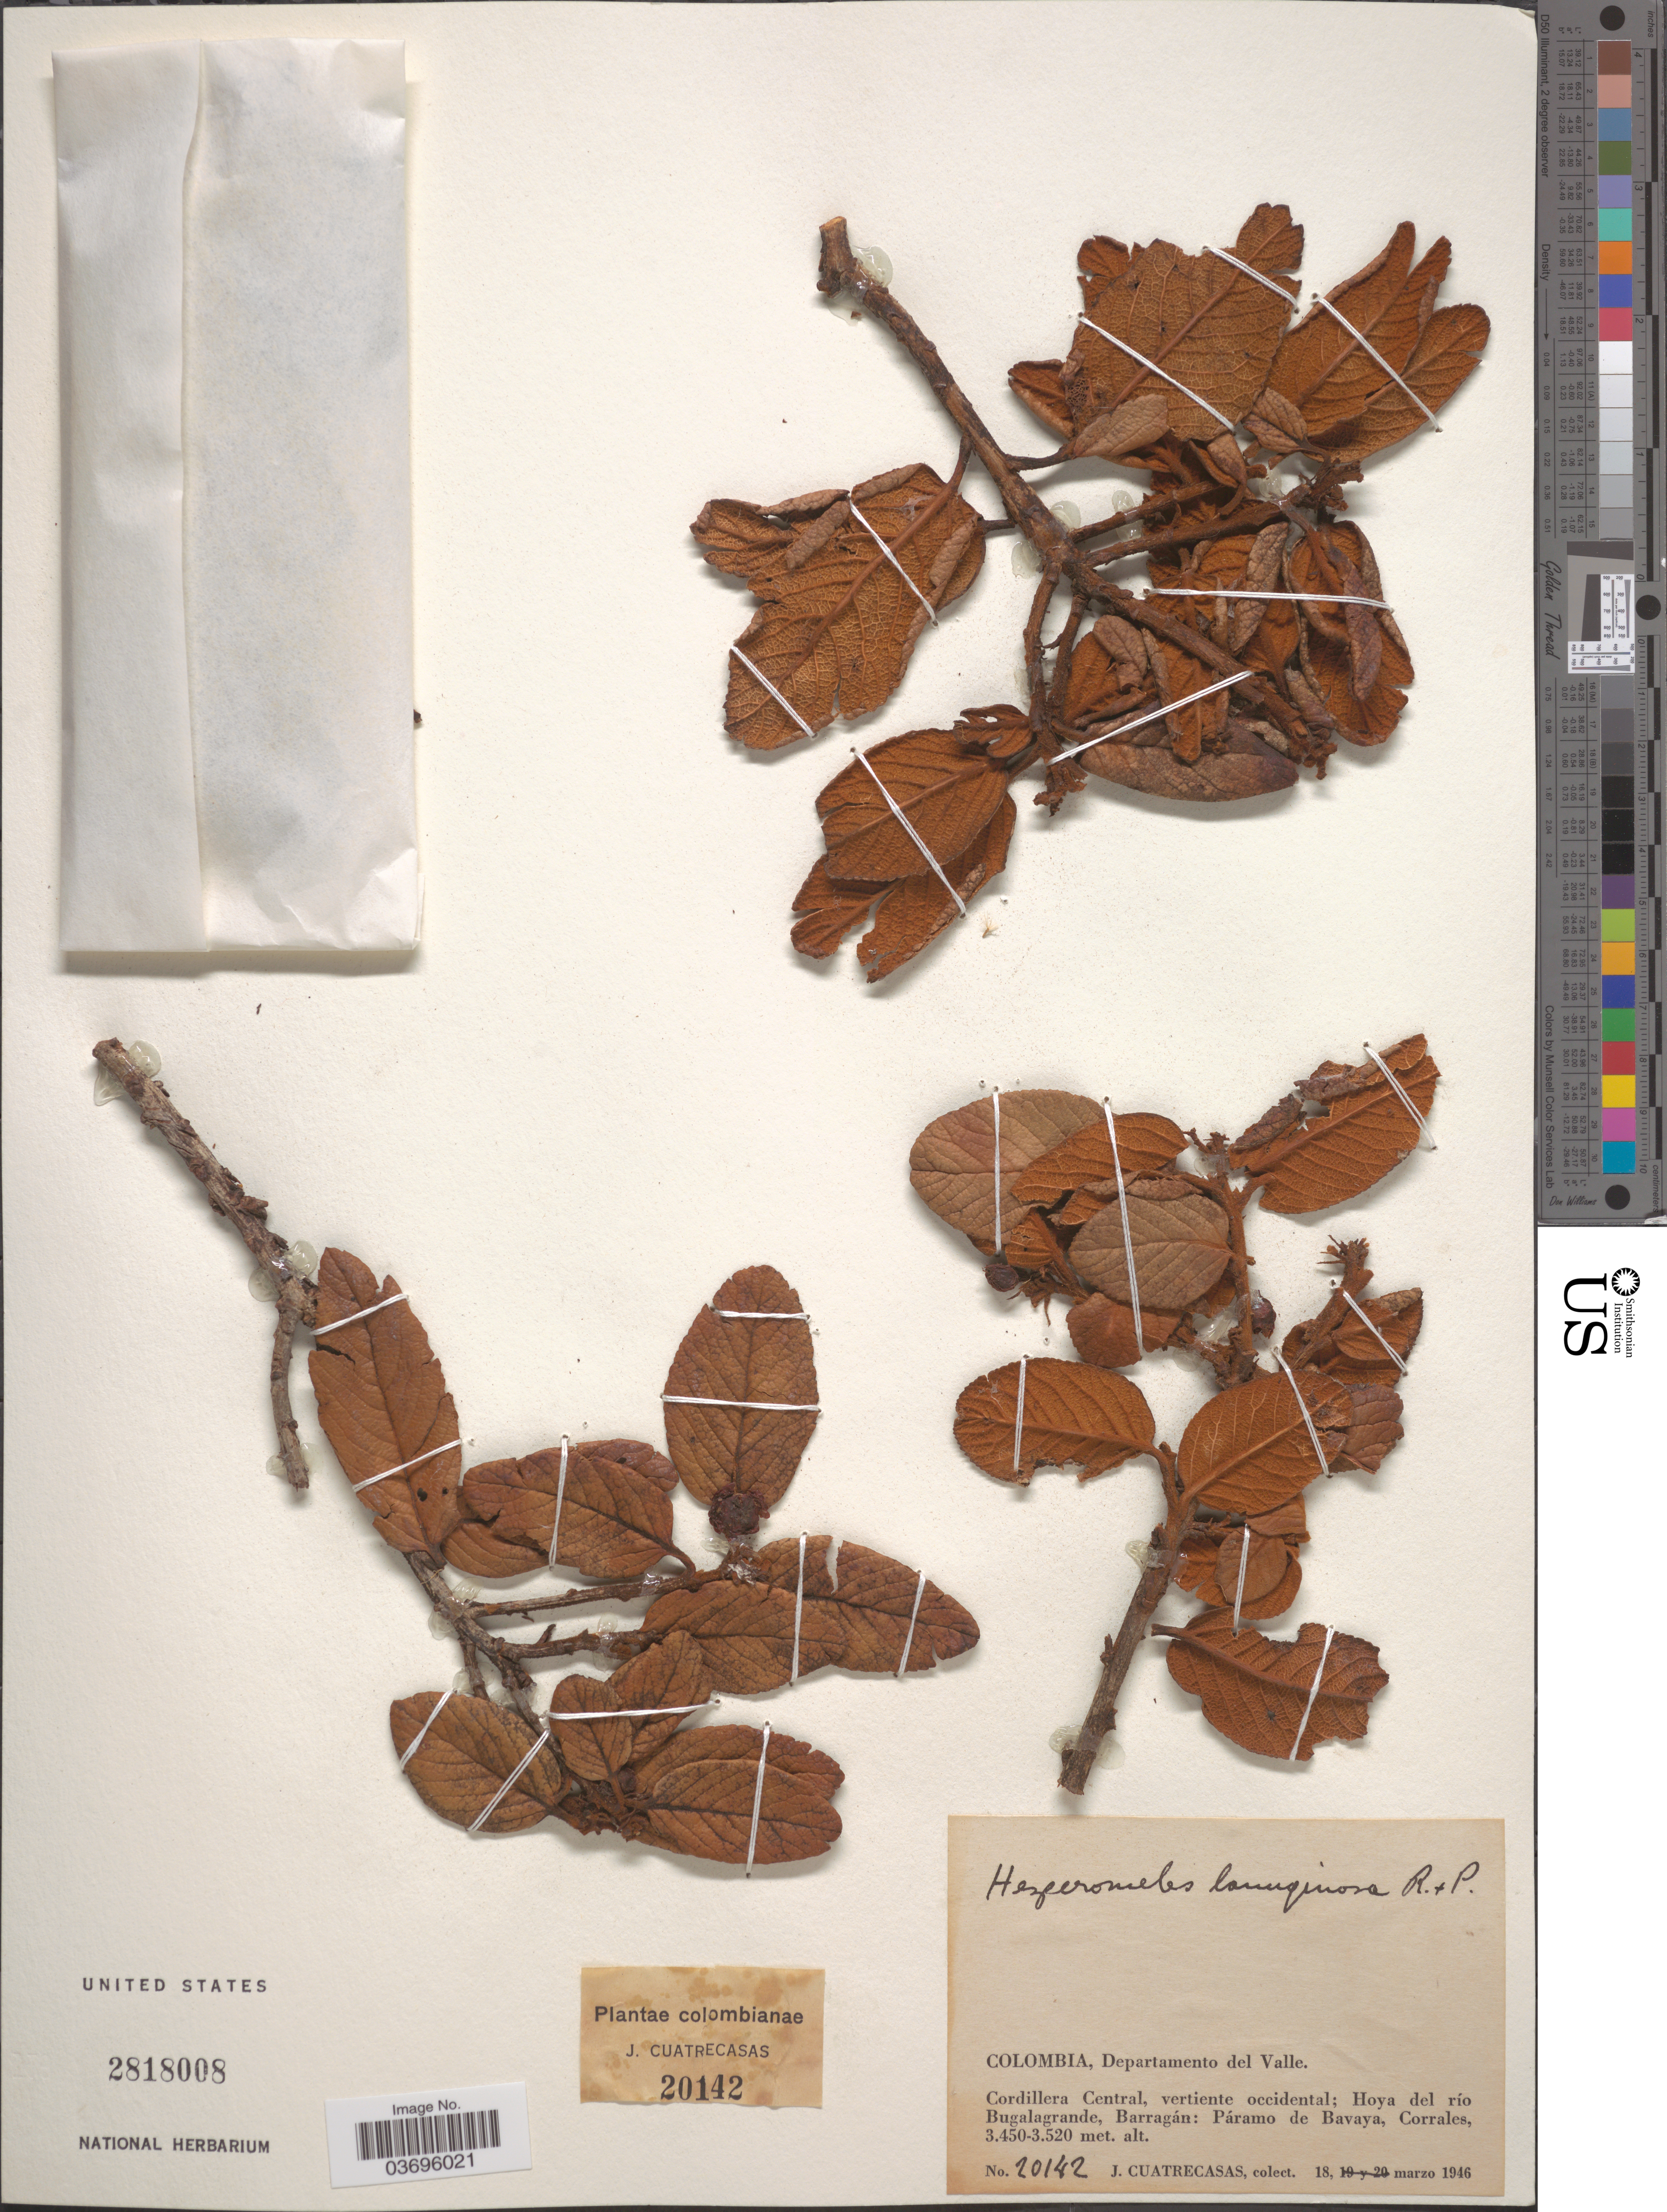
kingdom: Plantae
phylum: Tracheophyta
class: Magnoliopsida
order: Rosales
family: Rosaceae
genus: Hesperomeles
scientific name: Hesperomeles ferruginea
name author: (Juss. ex Pers.) Benth.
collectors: J. Cuatrecasas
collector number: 20142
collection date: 1946-03-18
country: Colombia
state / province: Valle del Cauca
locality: Departamento del Valle. Cordillera Central, vertiente occidental: Hoya del río Bugalagrande, Barragán: Páramo de Bavaya, Corrales.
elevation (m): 3450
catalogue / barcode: US 2818008